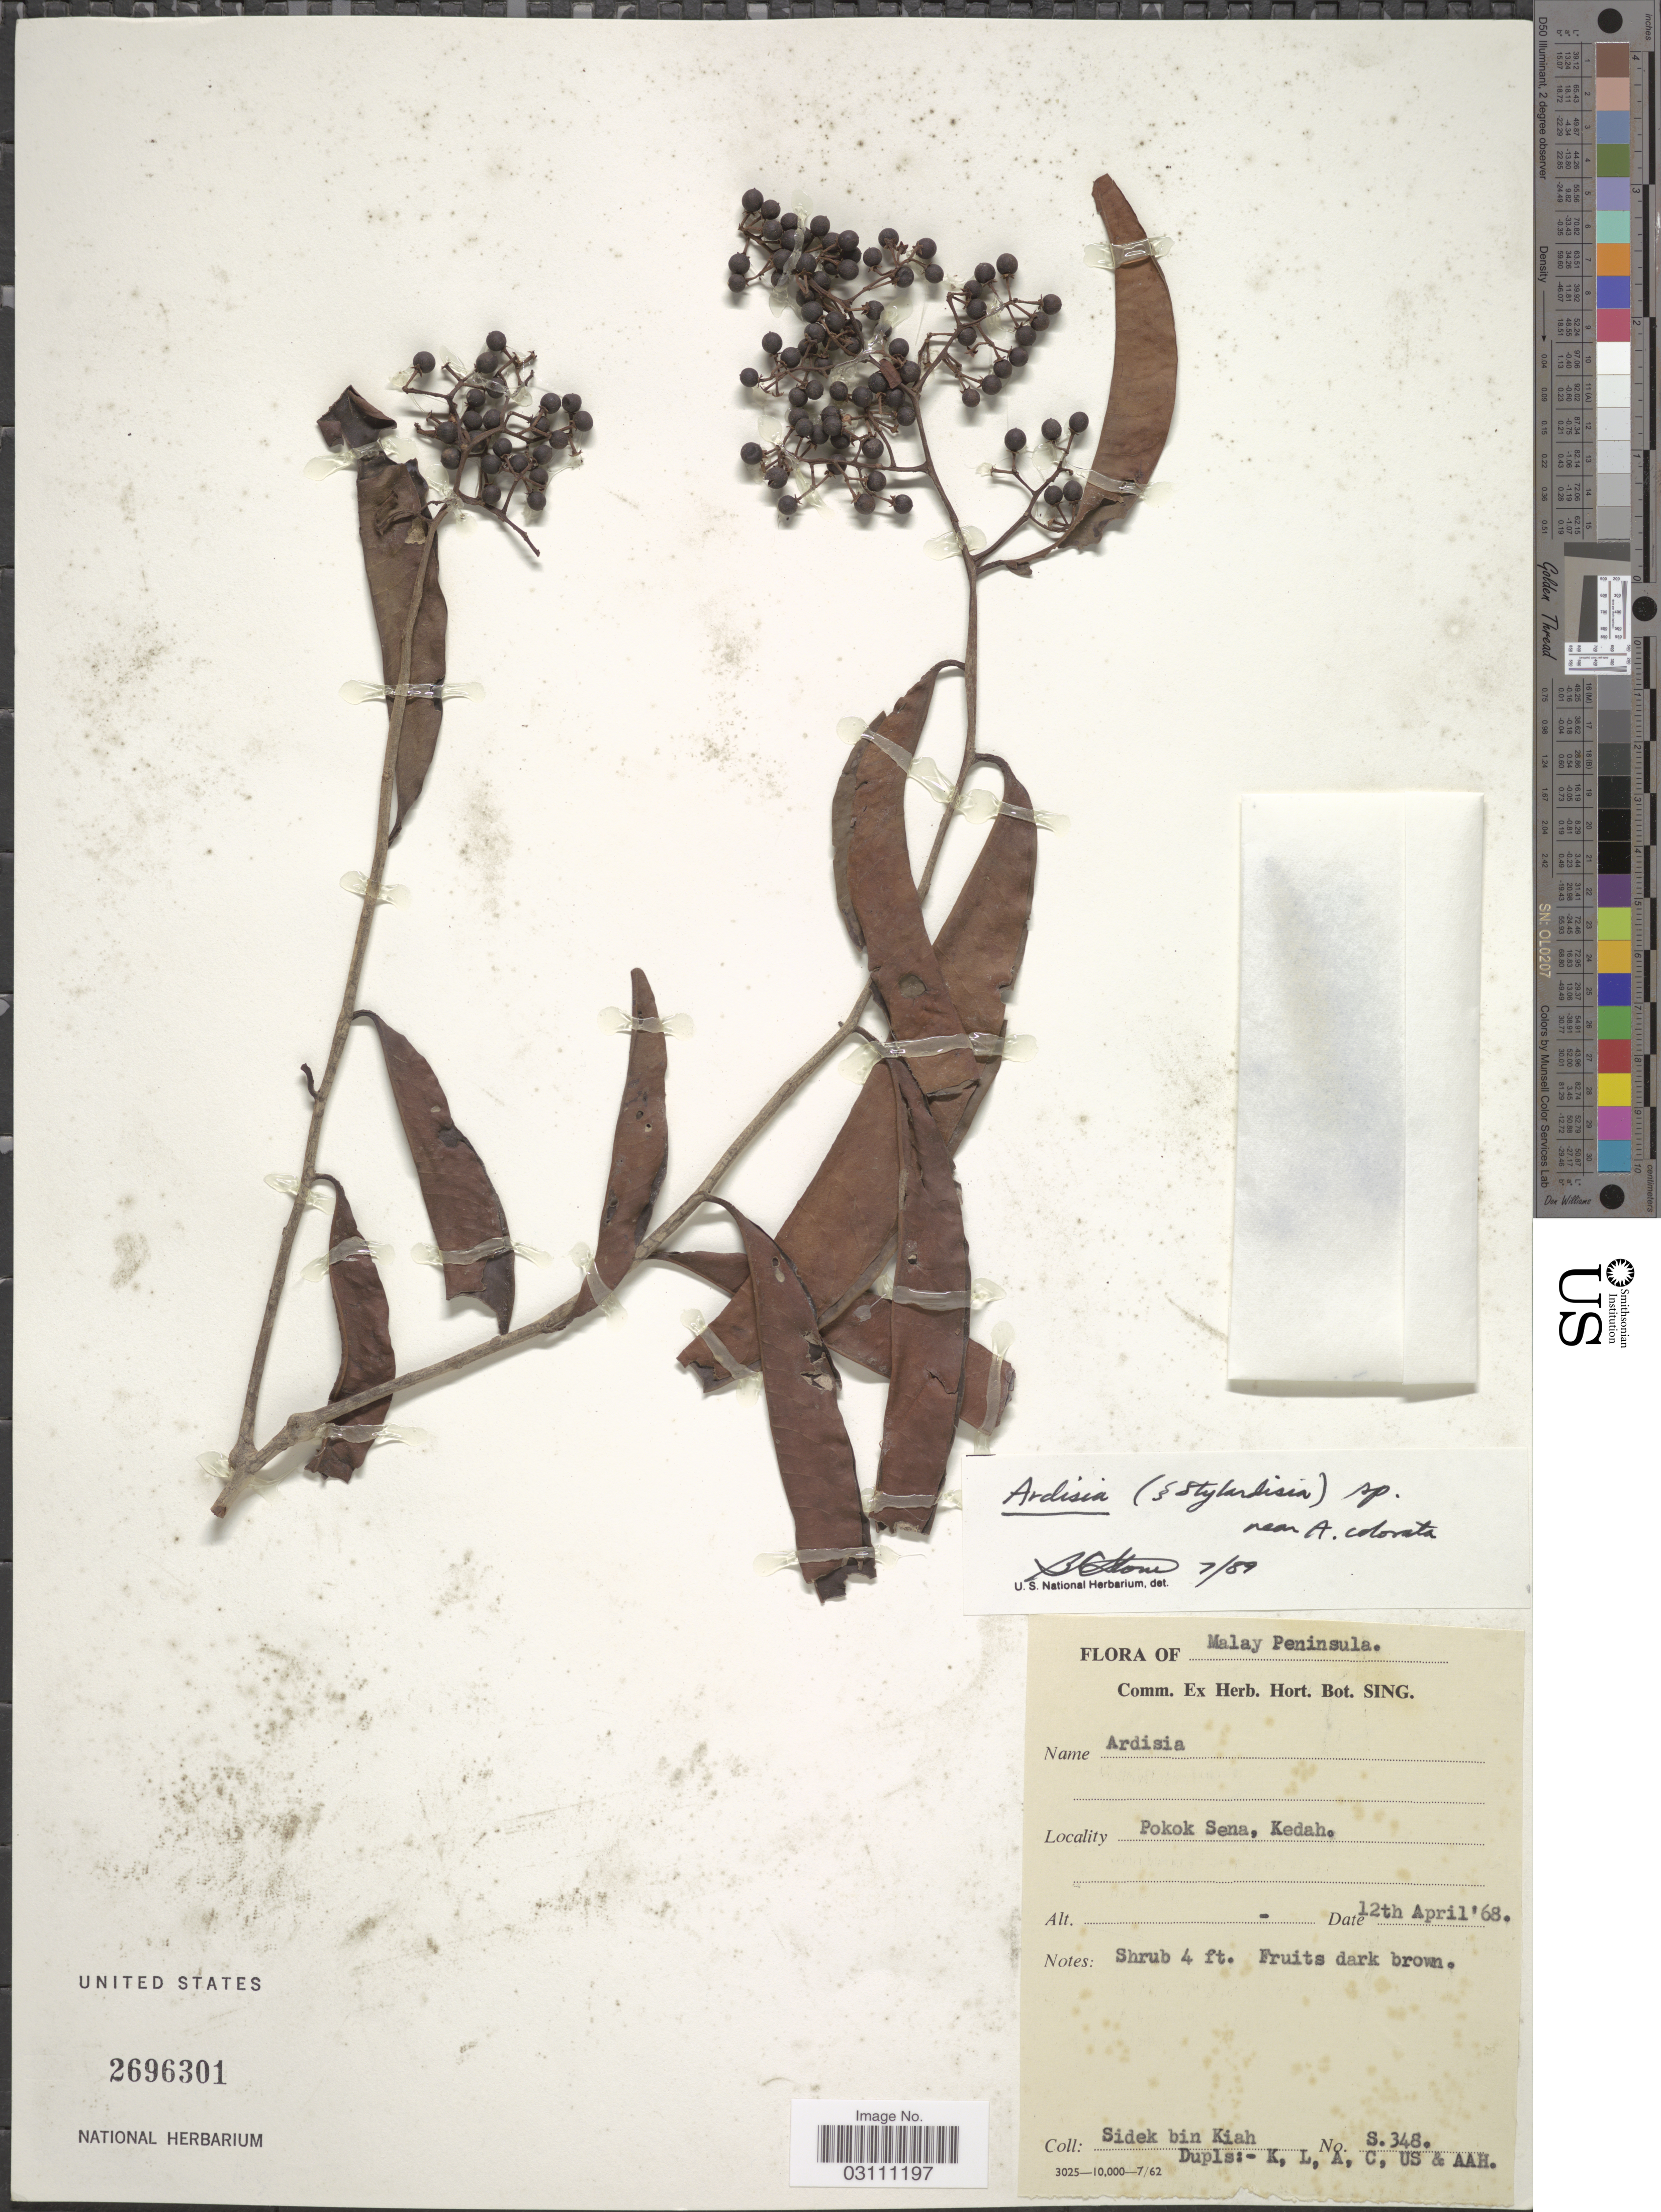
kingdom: Plantae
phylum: Tracheophyta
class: Magnoliopsida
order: Ericales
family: Primulaceae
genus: Ardisia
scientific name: Ardisia colorata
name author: Roxb.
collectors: Sidek Bin Kiah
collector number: S348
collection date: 1968-04-12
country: Malaysia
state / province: Kedah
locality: Malay Peninsula. Pokok Sena.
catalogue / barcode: US 2696301